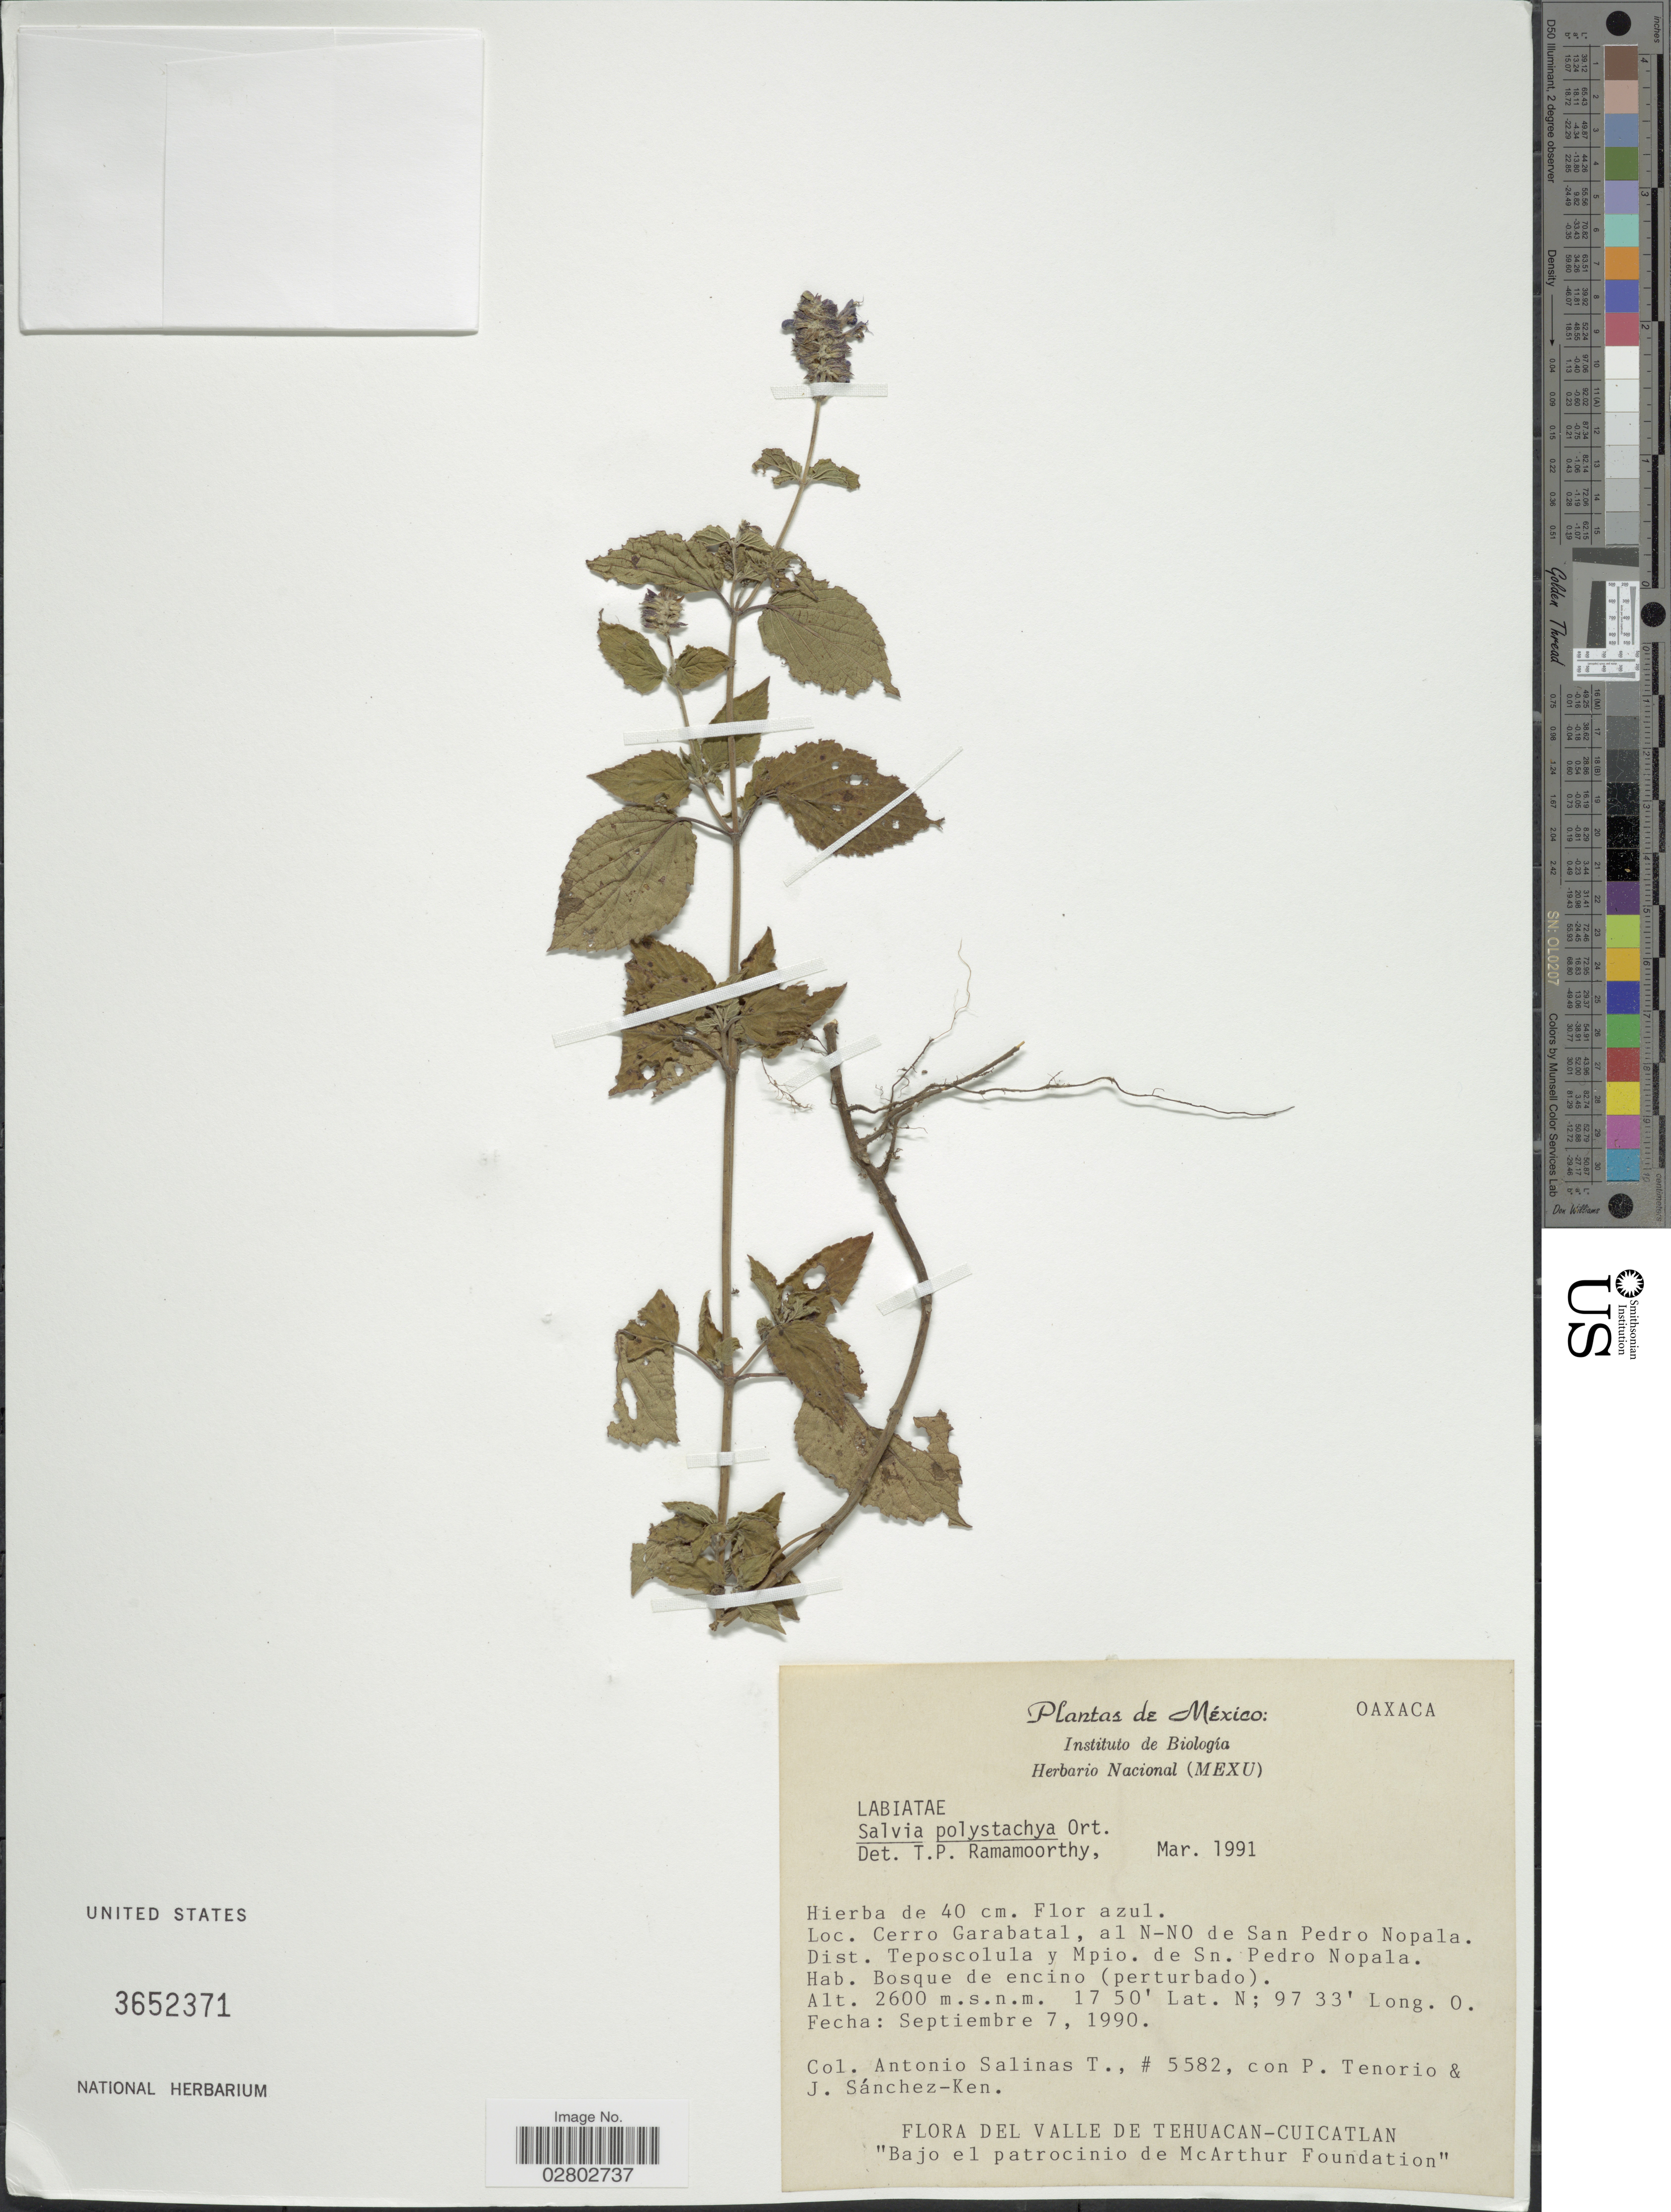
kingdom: Plantae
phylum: Tracheophyta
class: Magnoliopsida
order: Lamiales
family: Lamiaceae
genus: Salvia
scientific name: Salvia polystachya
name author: Cav.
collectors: A. Salinas T., Tenorio, P. & J. G. Sánchez-Ken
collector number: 5582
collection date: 1990-09-07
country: Mexico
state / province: Oaxaca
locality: Cerro Garabatal, al N-NO de San Pedro Nopala, Dist. Teposcolula y Mpio. de Sn. Pedro Nopala.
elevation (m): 2600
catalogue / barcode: US 3652371